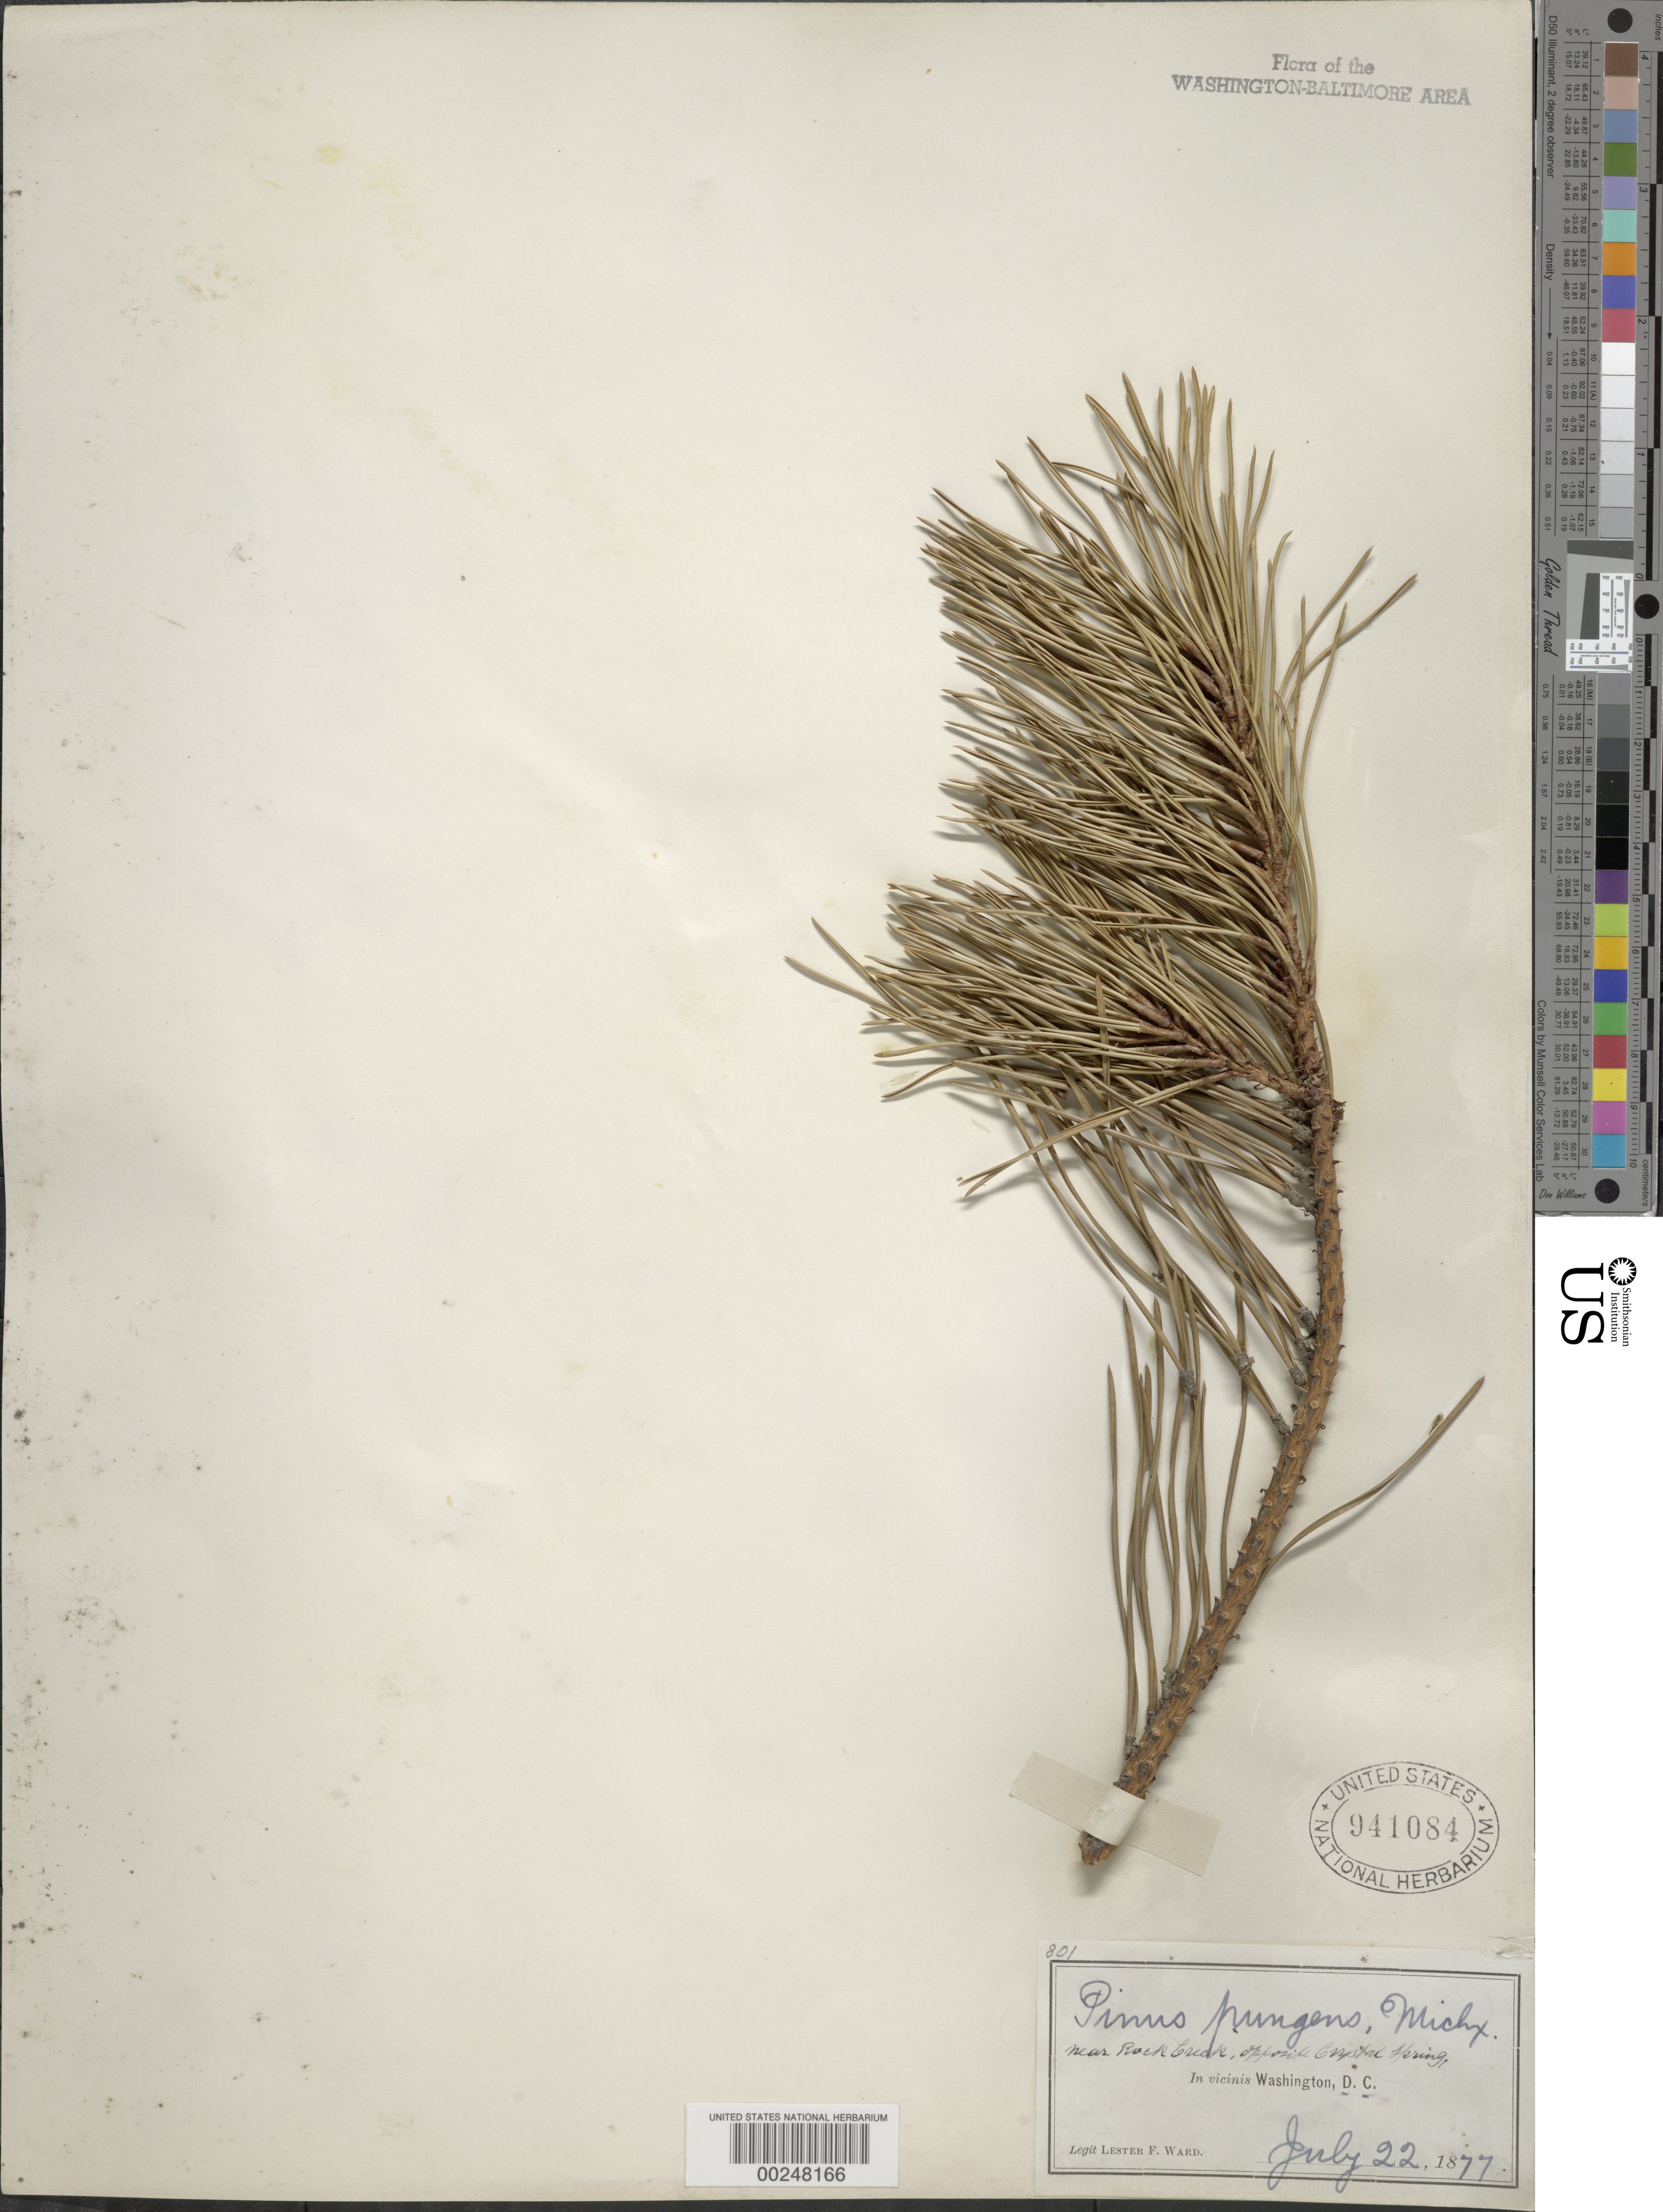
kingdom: Plantae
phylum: Tracheophyta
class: Pinopsida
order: Pinales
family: Pinaceae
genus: Pinus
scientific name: Pinus pungens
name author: Lamb.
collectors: L. F. Ward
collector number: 801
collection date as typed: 22 Jul 1877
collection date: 1877-07-22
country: United States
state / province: District of Columbia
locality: Rock Creek vicinity, opposite Crystal Spring Rock Creek Park and Vicinity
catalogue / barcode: US 941084